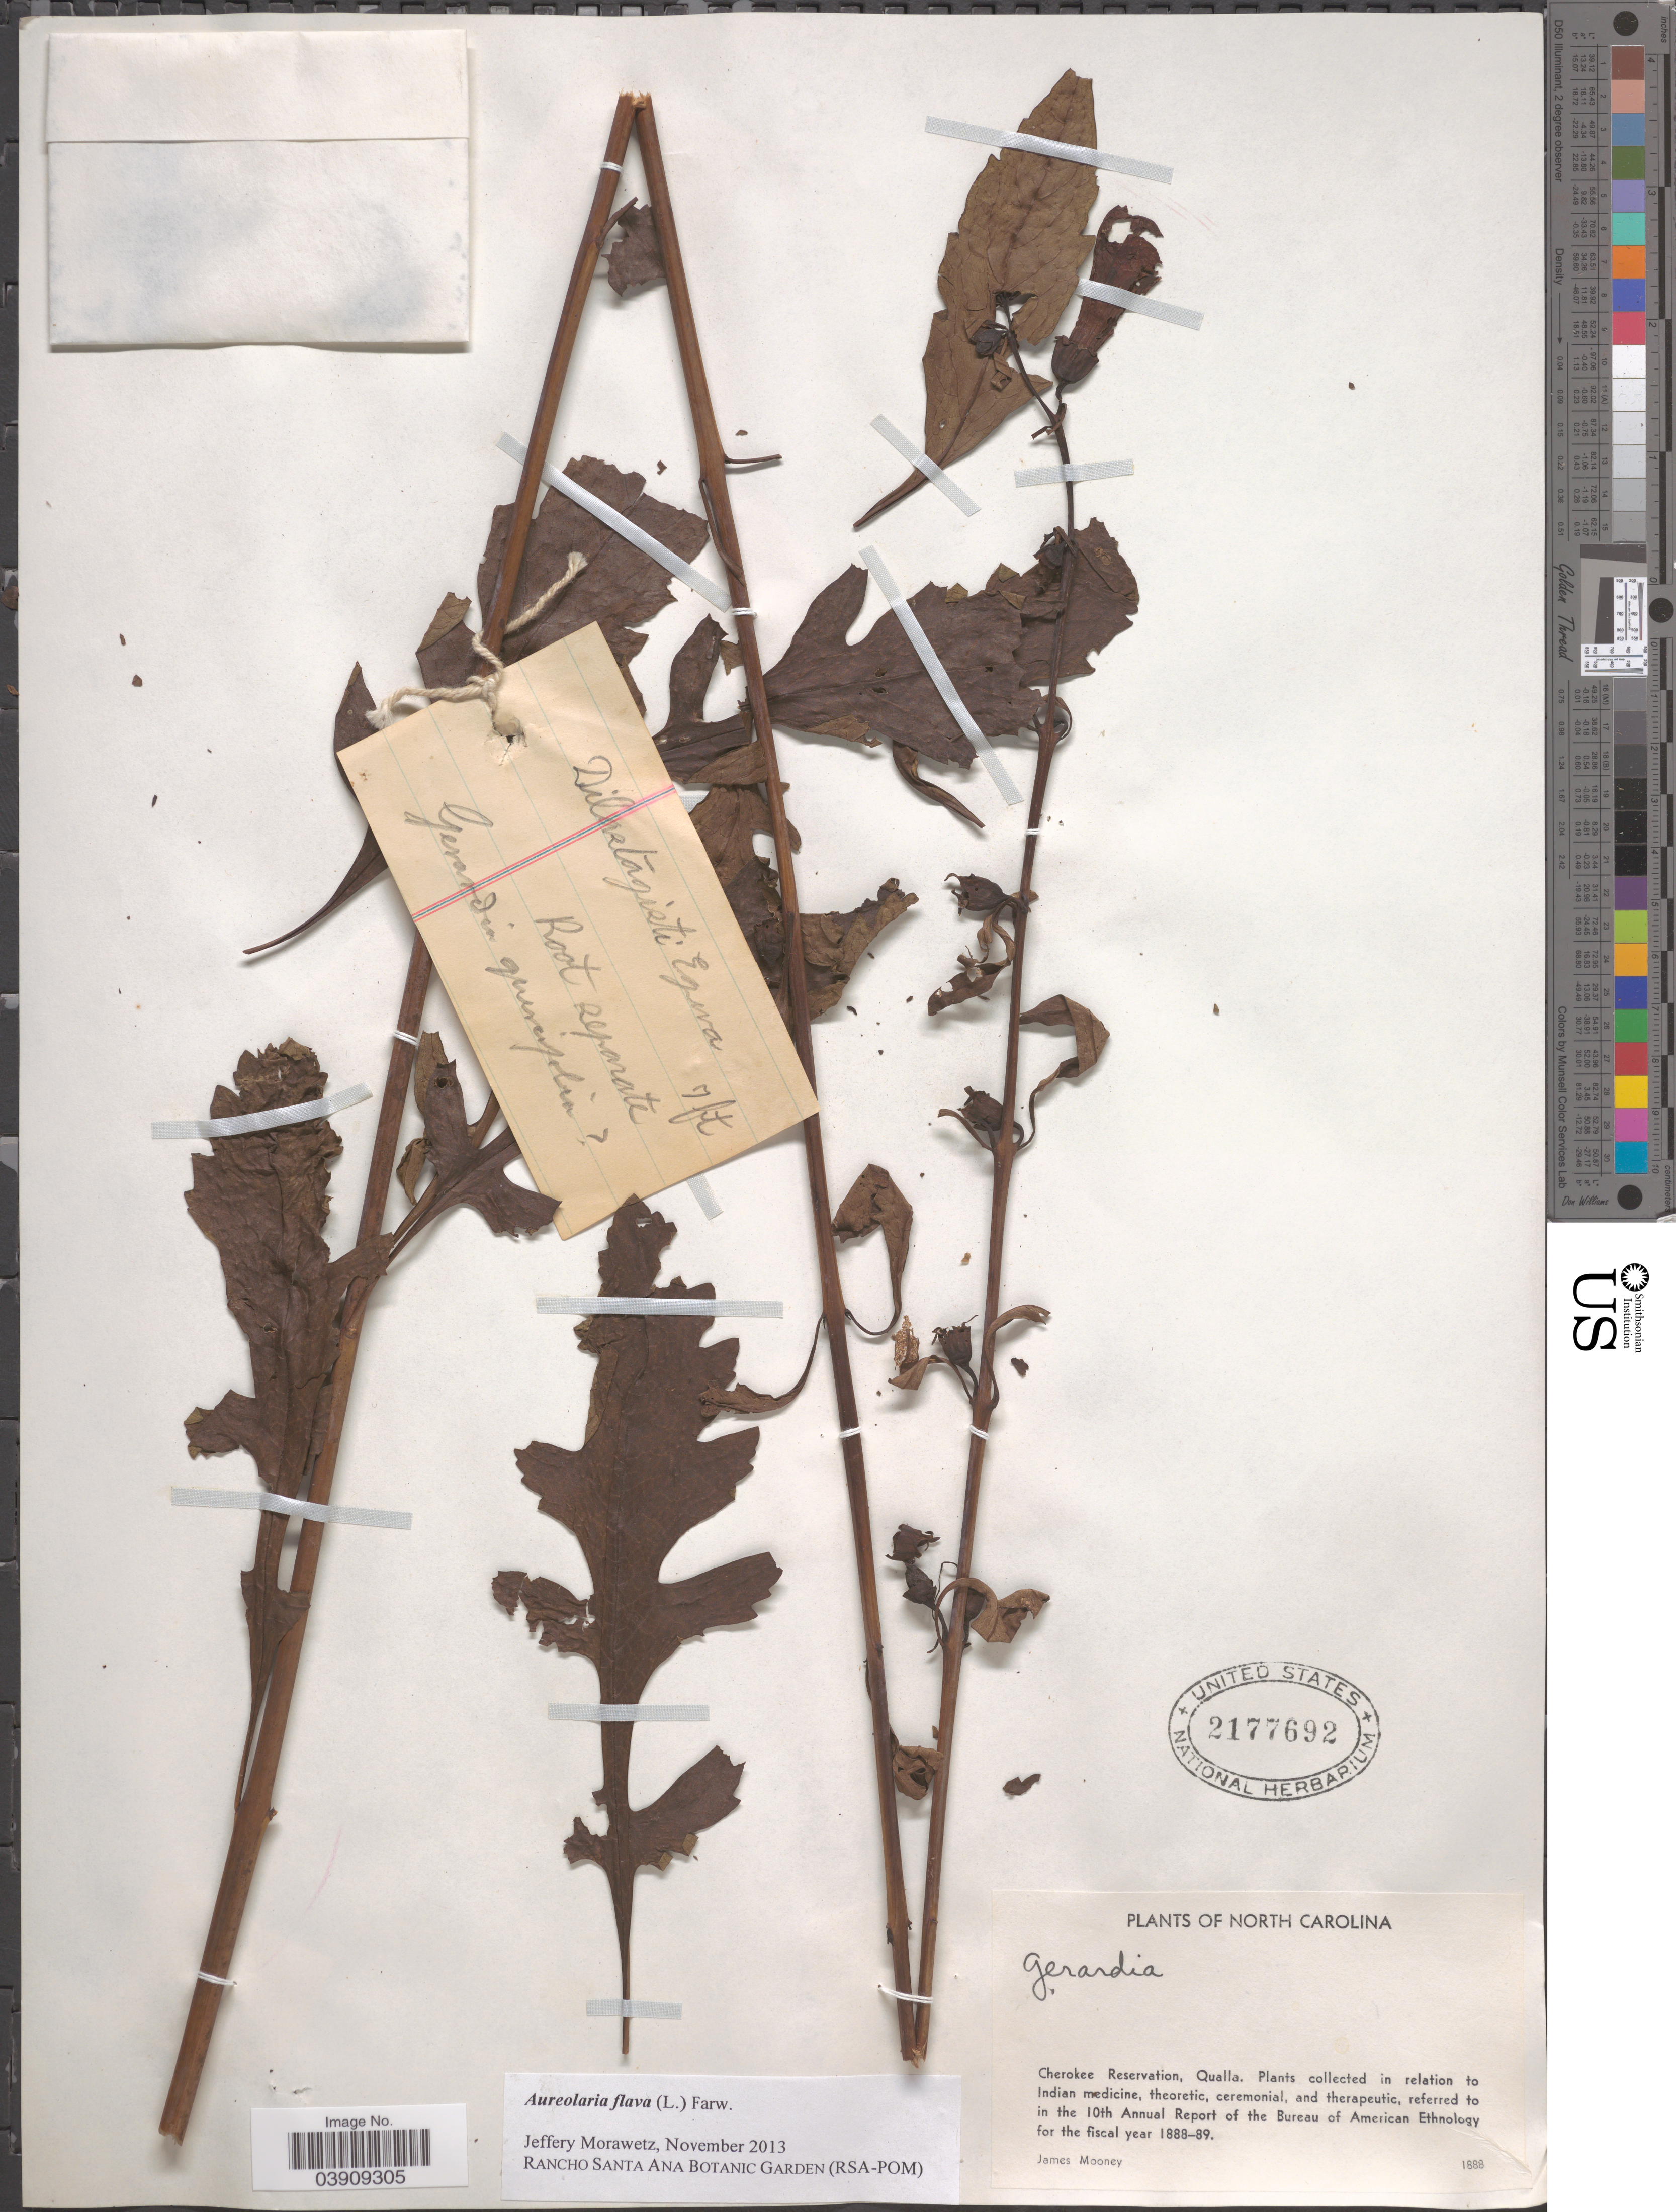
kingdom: Plantae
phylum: Tracheophyta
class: Magnoliopsida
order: Lamiales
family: Orobanchaceae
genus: Aureolaria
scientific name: Aureolaria flava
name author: (L.) Farw.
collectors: J. Mooney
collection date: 1888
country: United States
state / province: North Carolina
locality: Cherokee Reservation, Qualla.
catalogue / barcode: US 2177692